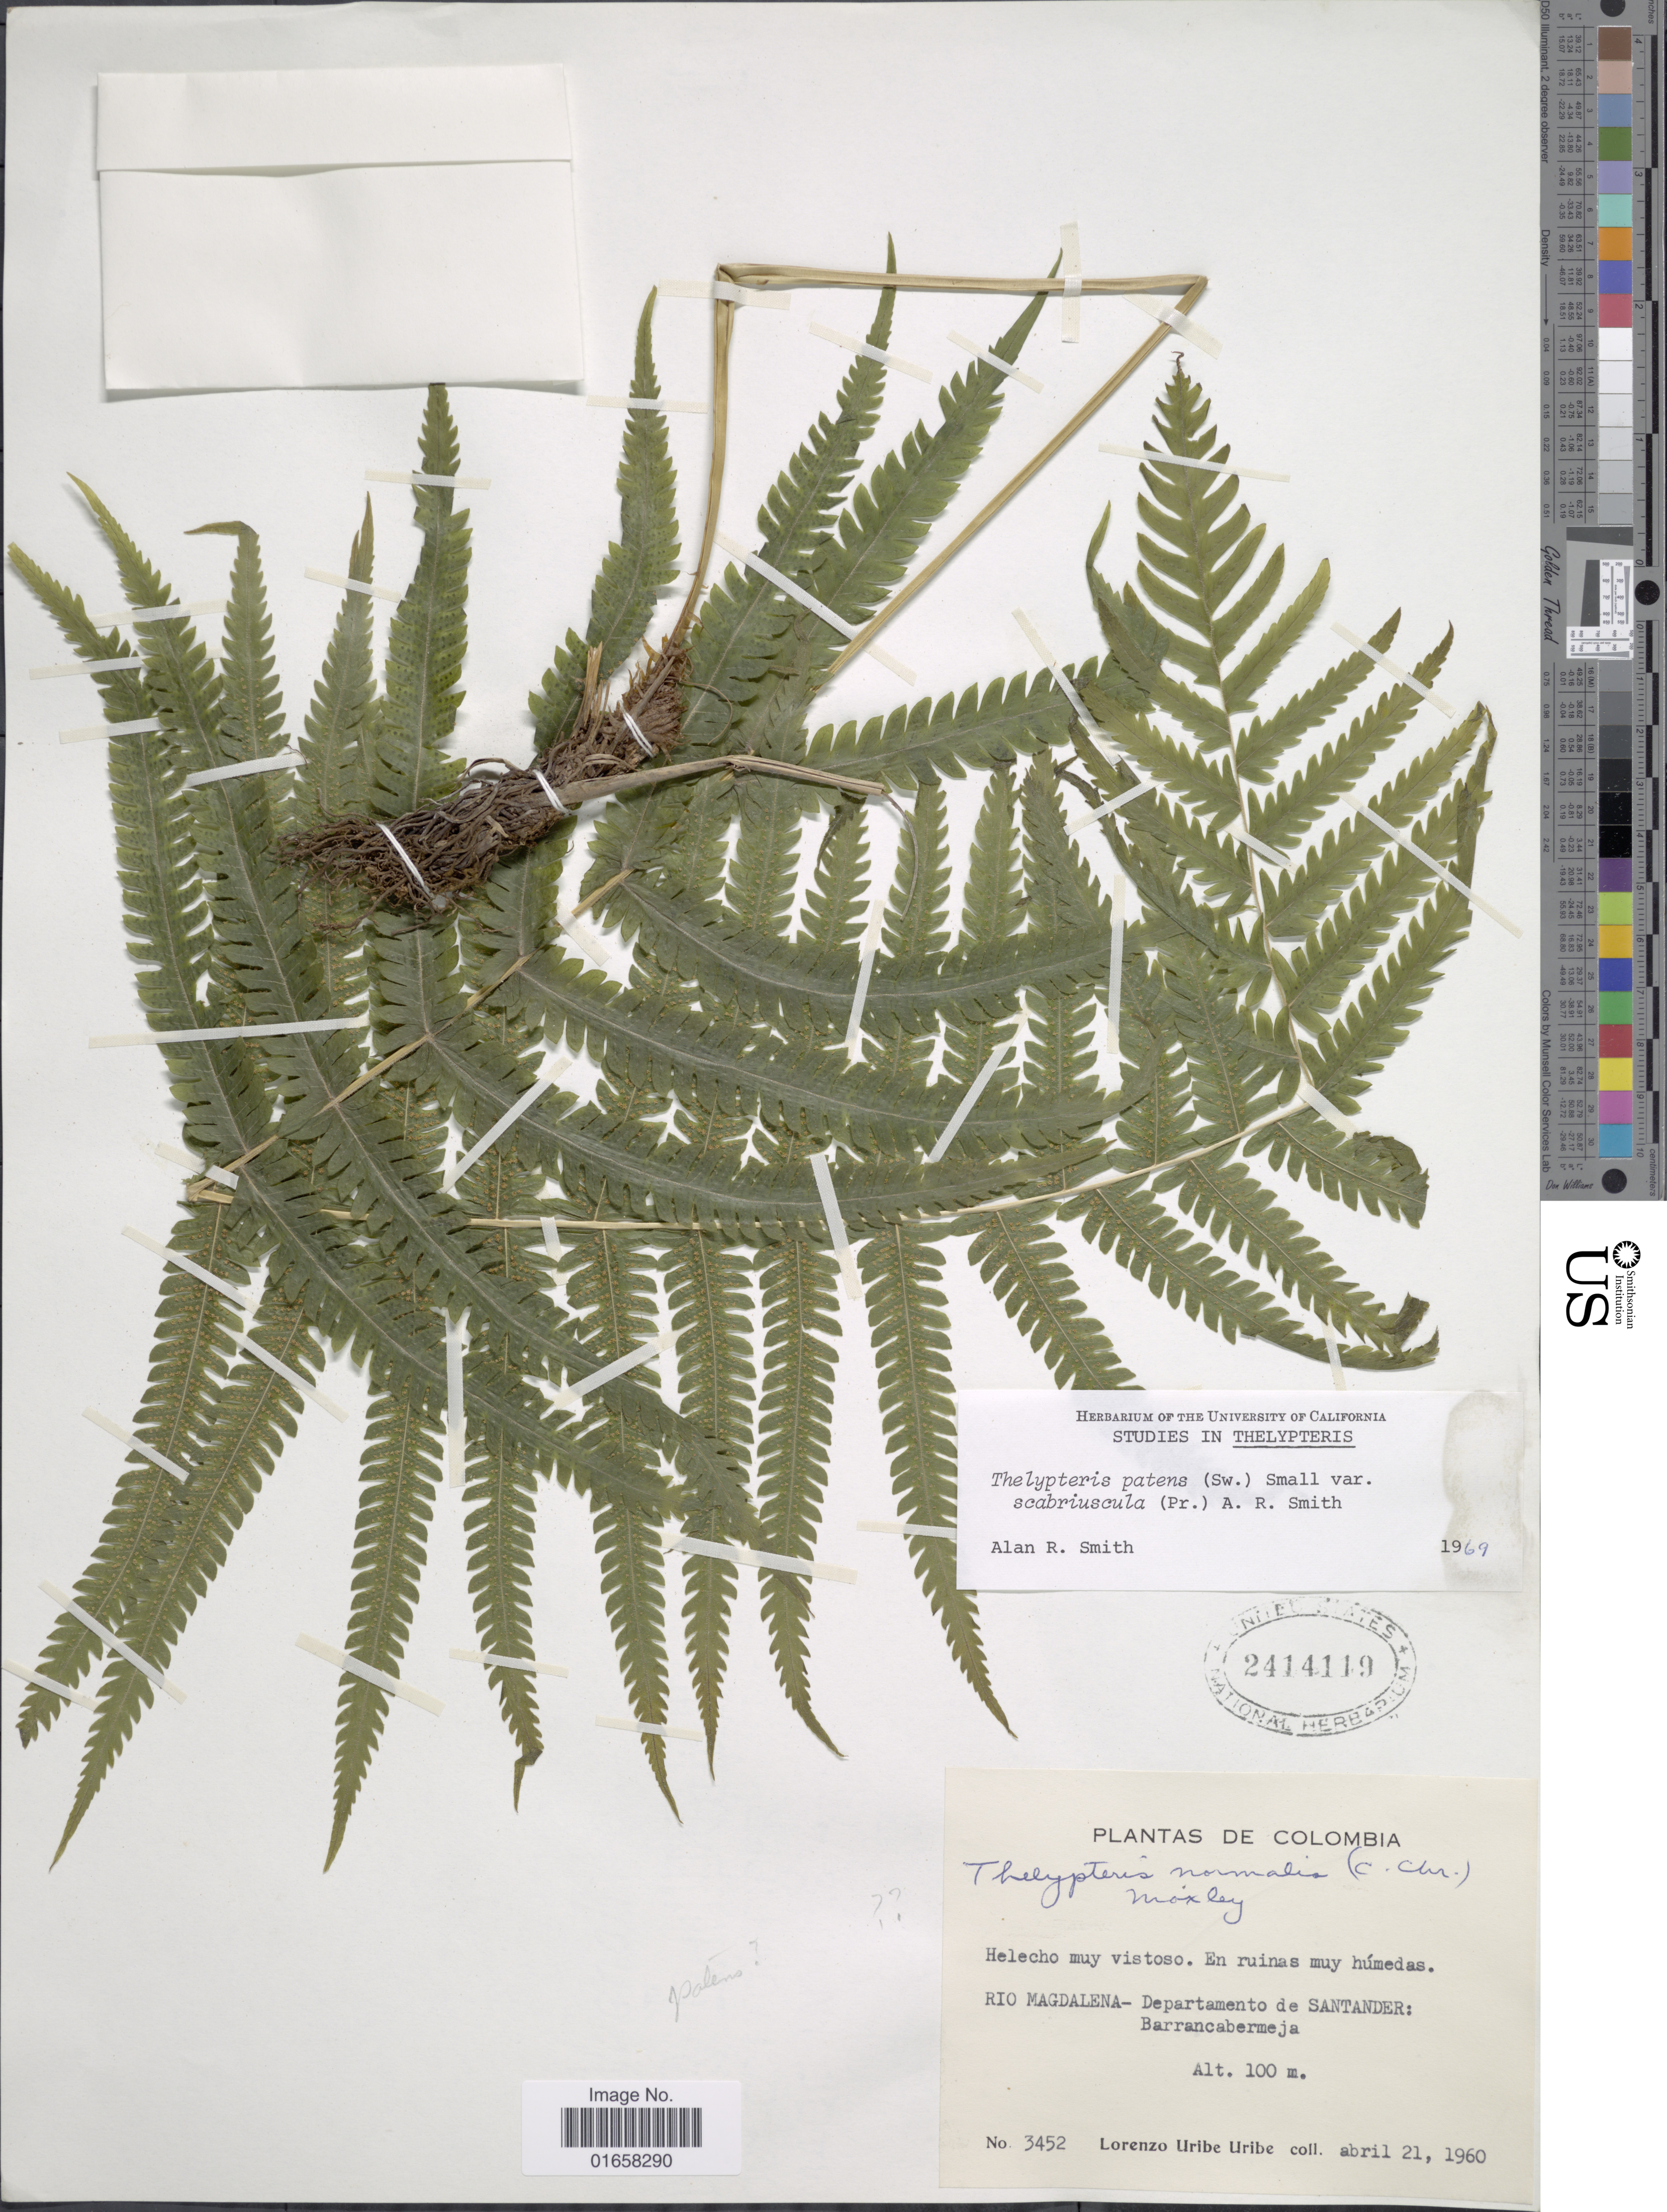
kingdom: Plantae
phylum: Tracheophyta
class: Polypodiopsida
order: Polypodiales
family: Thelypteridaceae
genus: Christella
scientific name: Christella patens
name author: (Sw.) Holttum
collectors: L. Uribe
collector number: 3452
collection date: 1960-04-21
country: Colombia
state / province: Santander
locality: Rio Magdalena: Departamento de Santander: Barrancabermeja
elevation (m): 100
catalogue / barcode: US 2414119